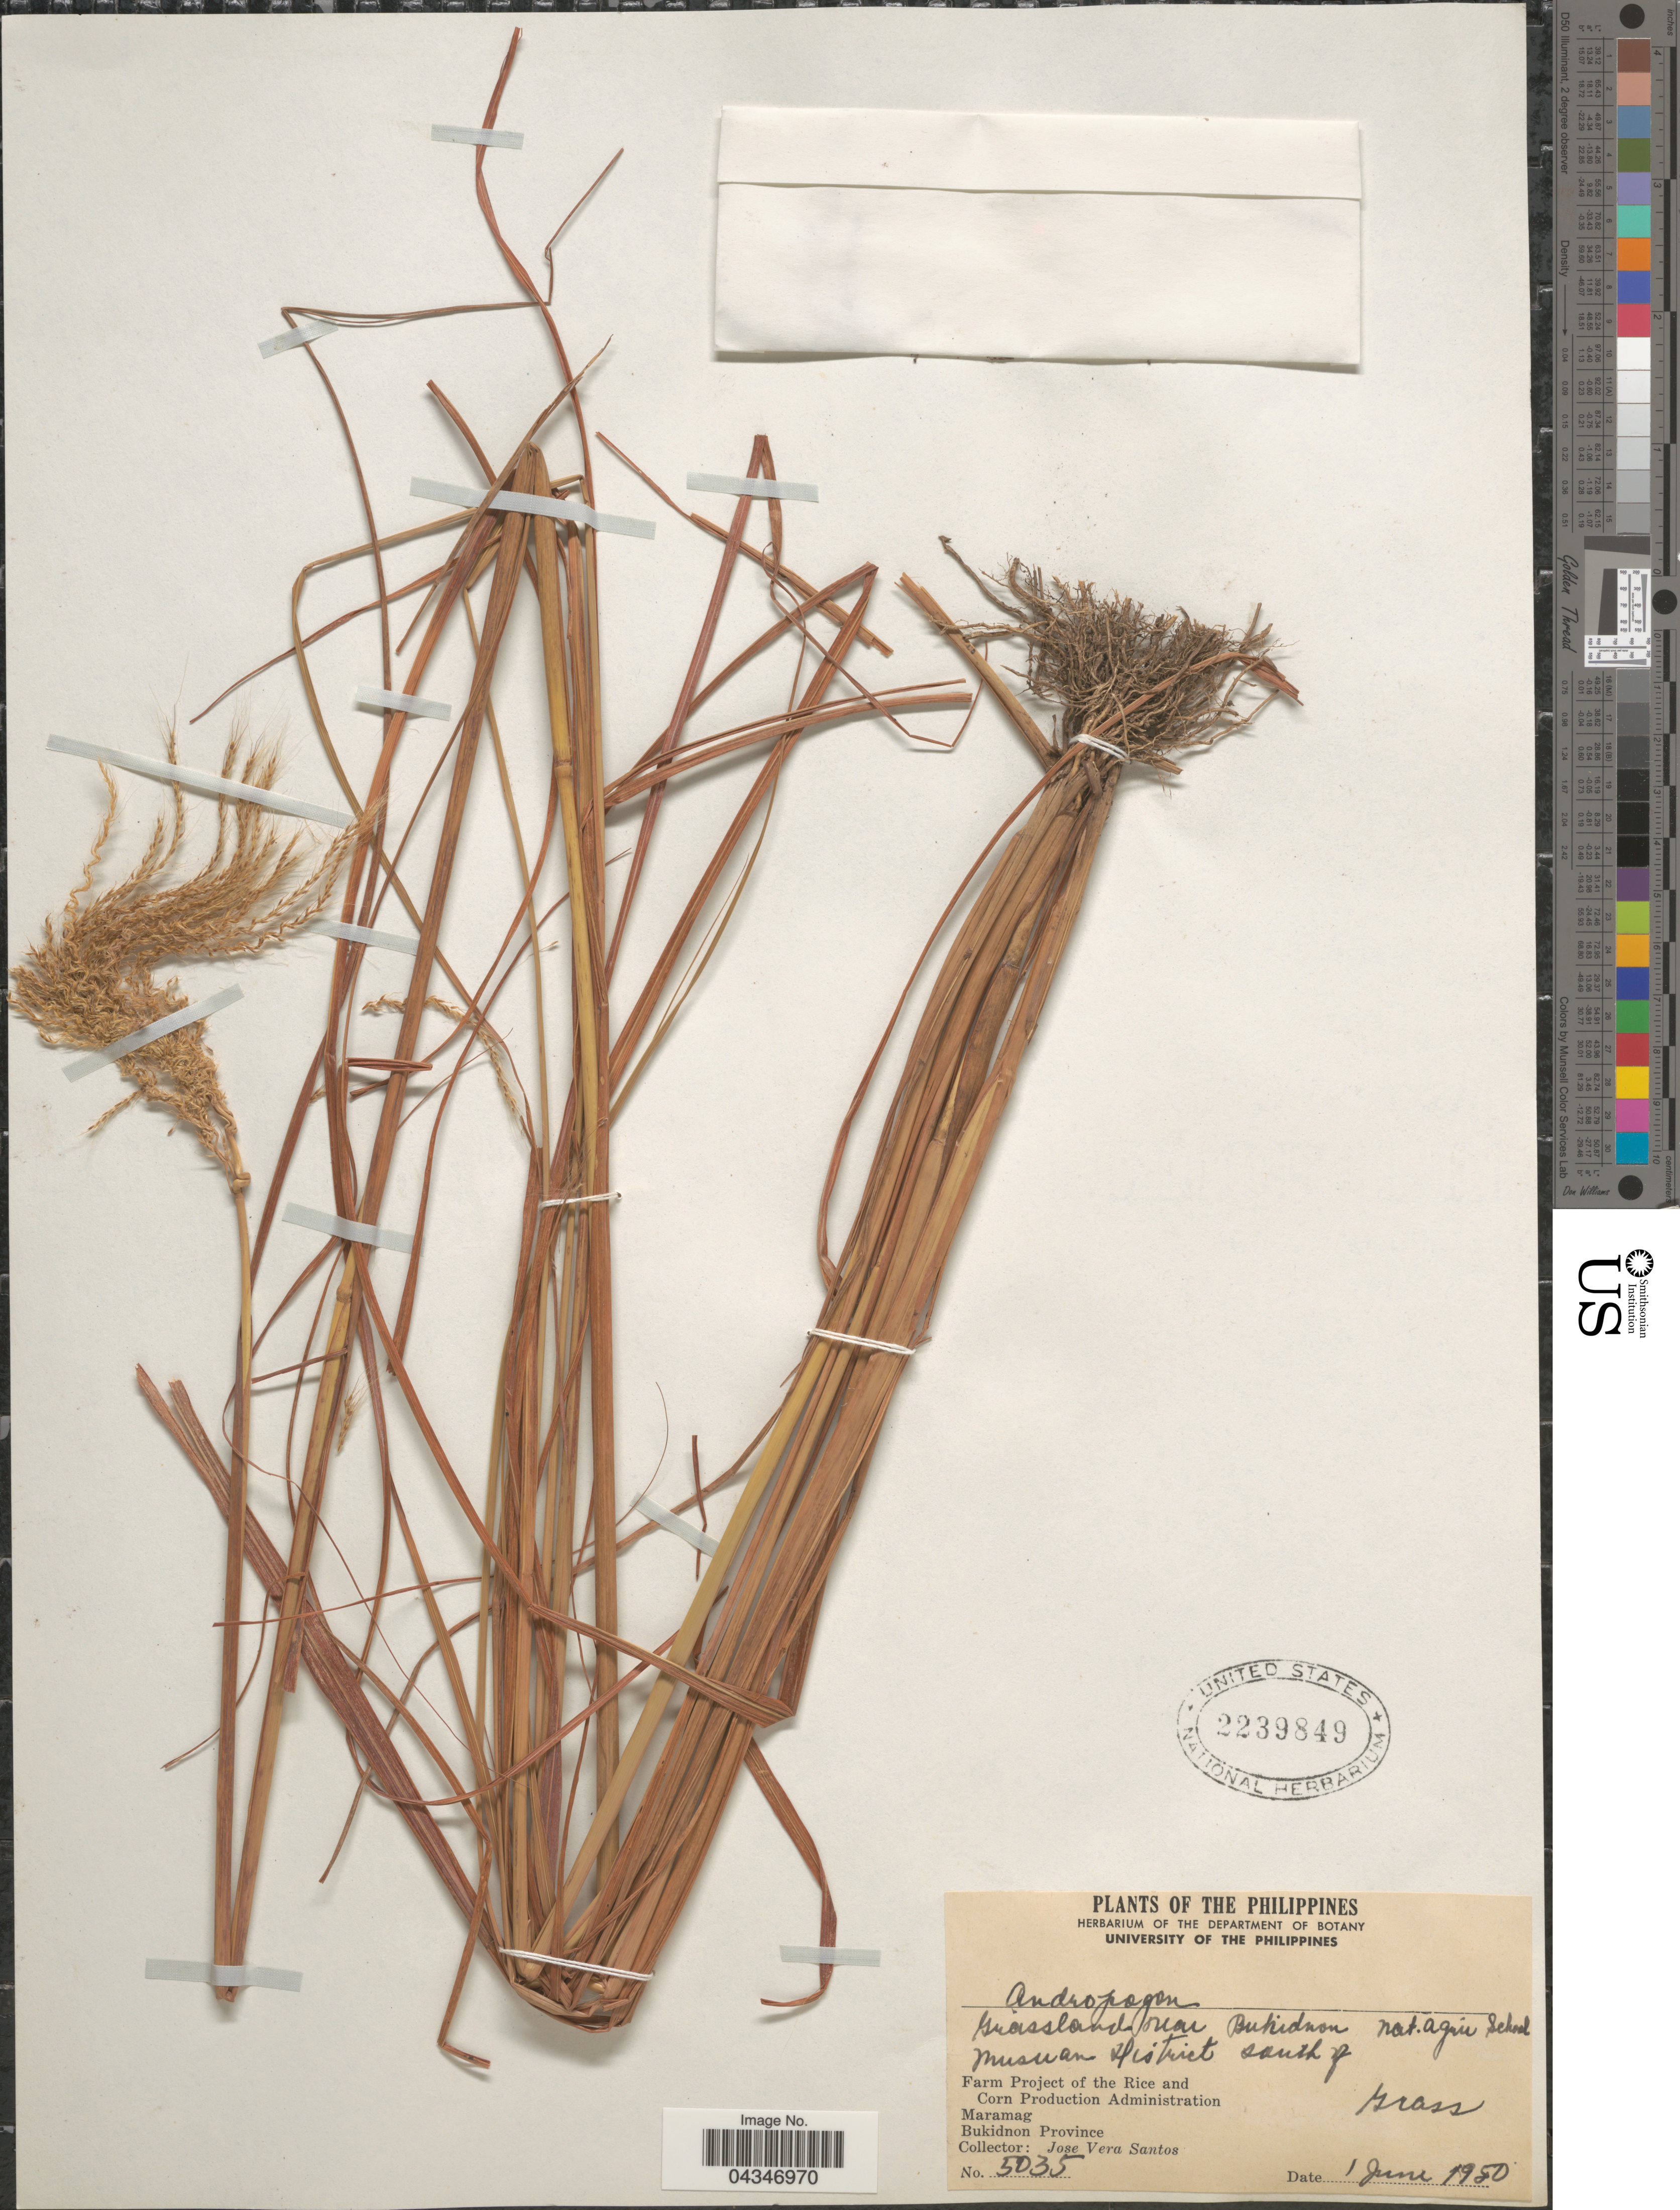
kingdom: Plantae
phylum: Tracheophyta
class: Liliopsida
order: Poales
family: Poaceae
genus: Andropogon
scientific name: Andropogon sp.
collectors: J. Santos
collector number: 5035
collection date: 1980-06-01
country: Philippines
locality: Grassland near Bukidnon nat. Agric School Musuan District south of Farm Project of the Rice and Corn Production Administration. Maramag. Bukidnon Province.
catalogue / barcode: US 2239849